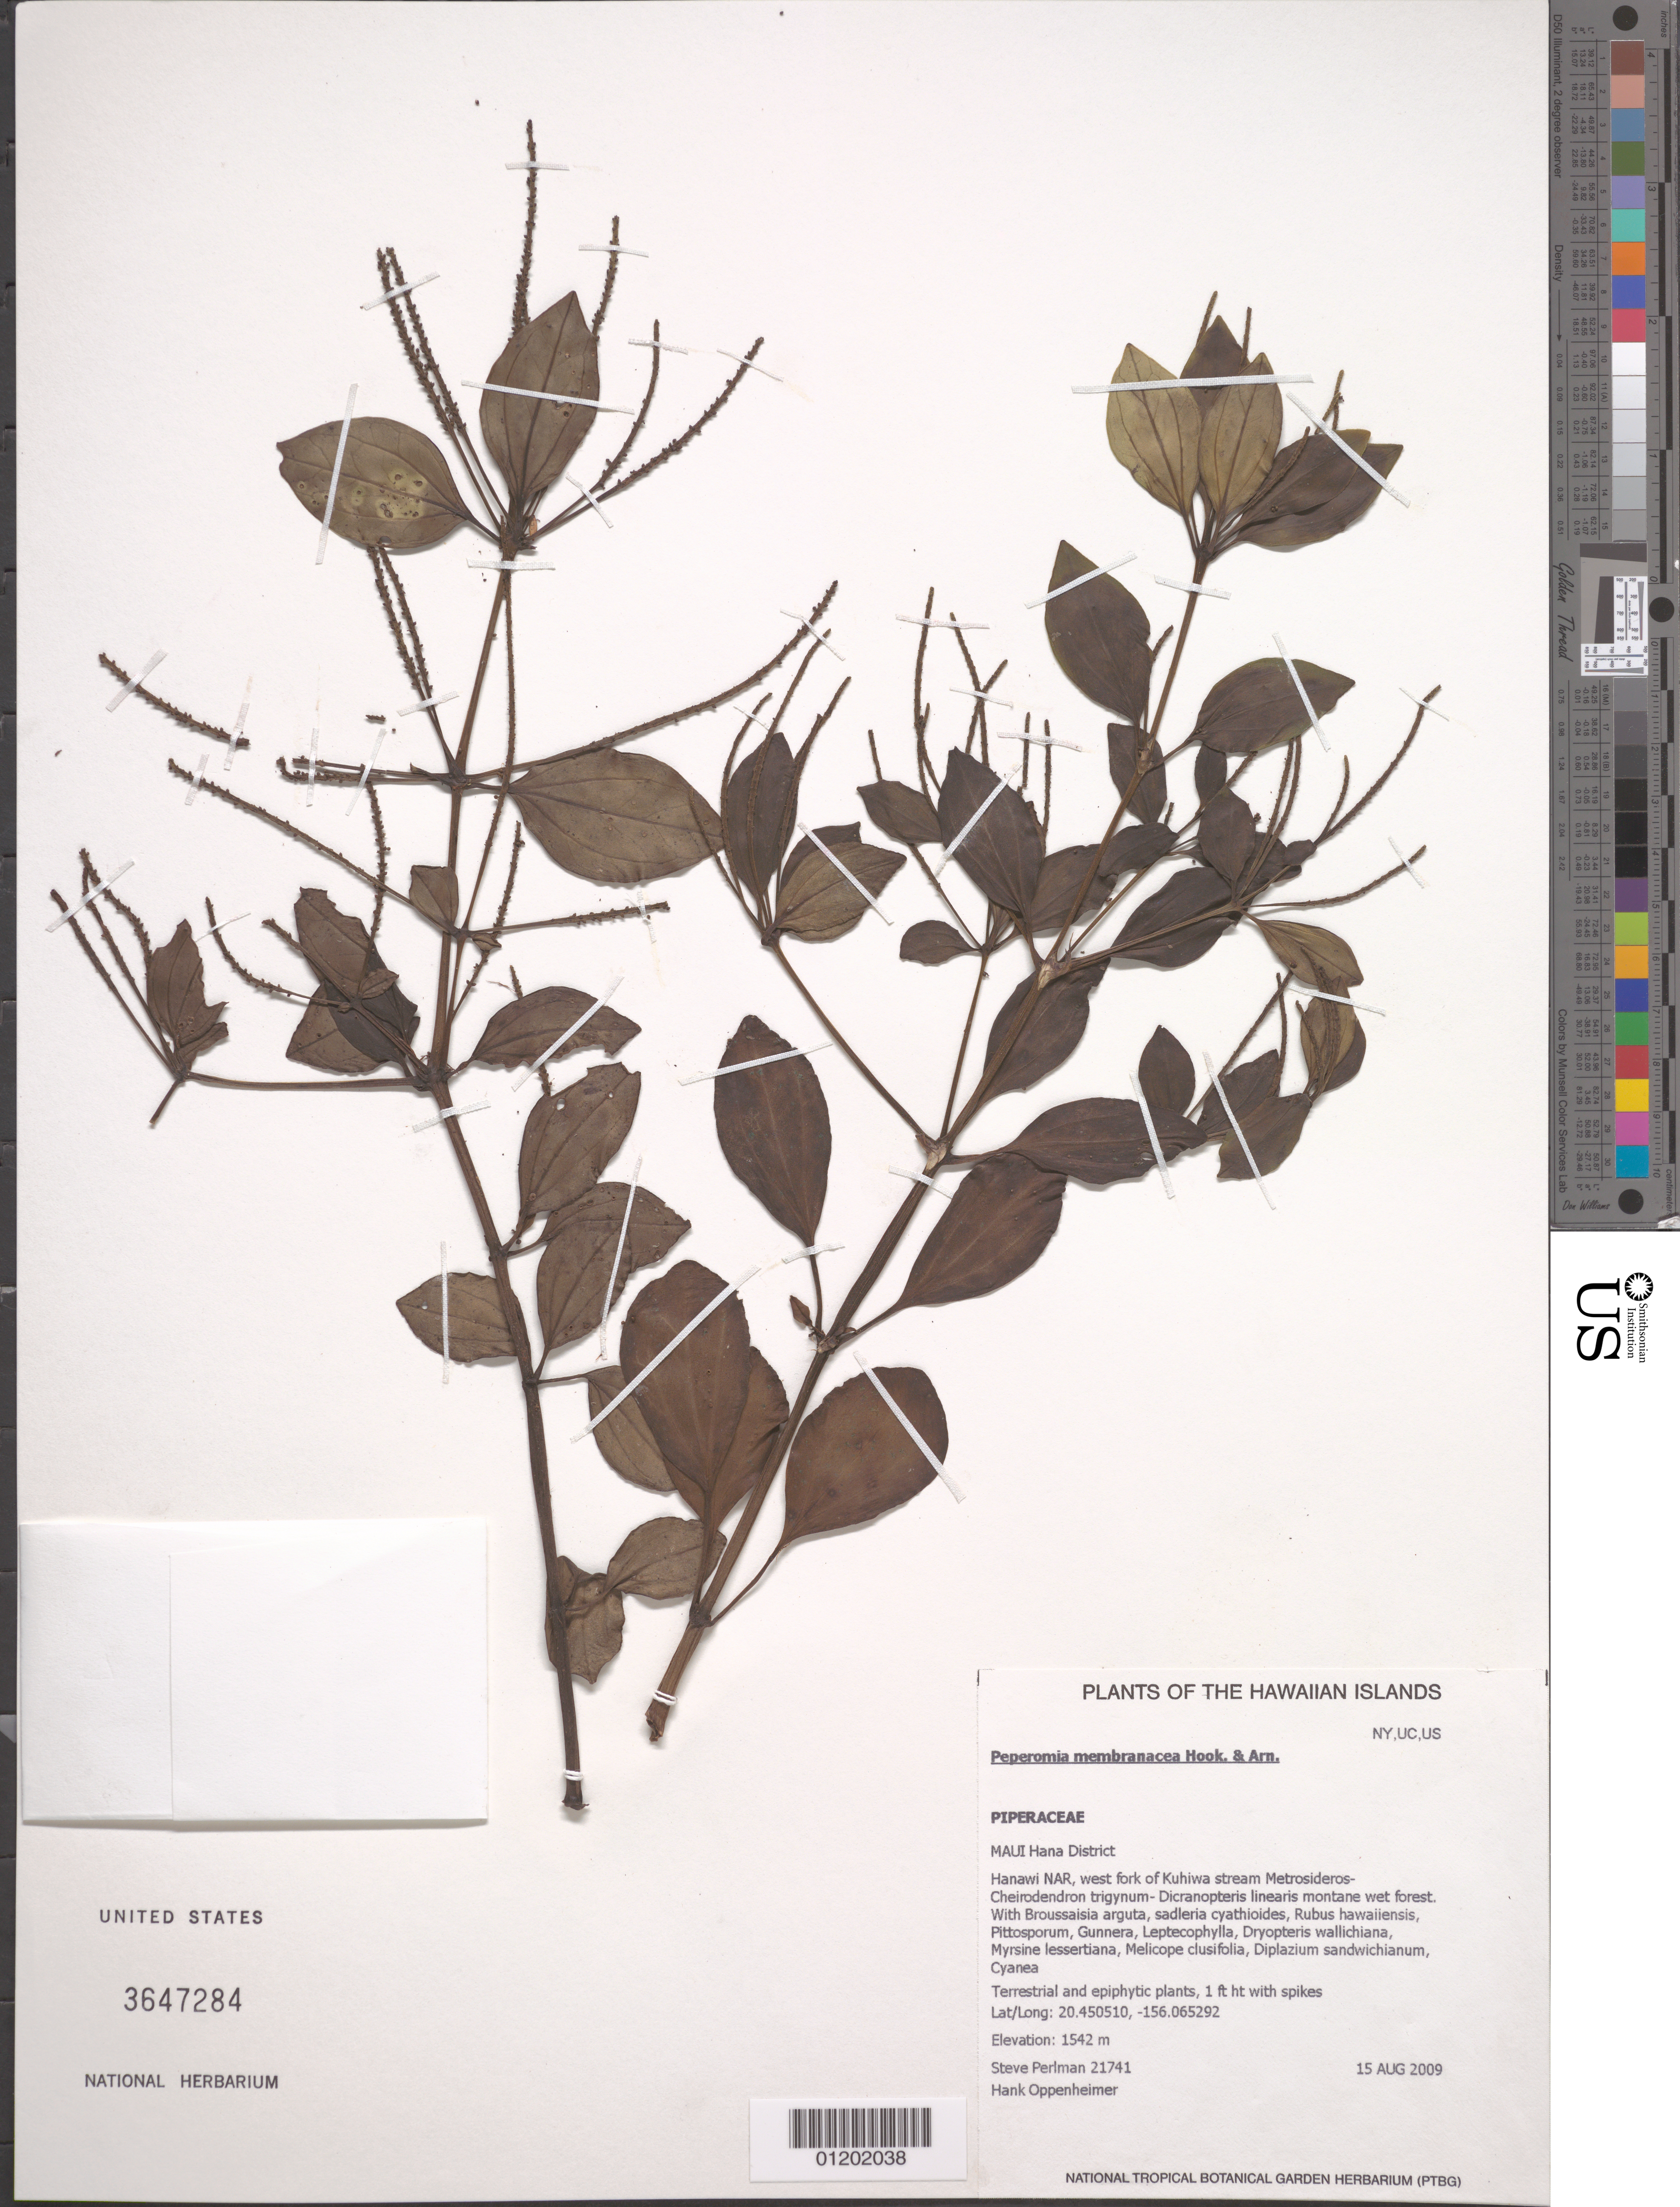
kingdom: Plantae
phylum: Tracheophyta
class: Magnoliopsida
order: Piperales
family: Piperaceae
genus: Peperomia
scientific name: Peperomia membranacea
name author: Hook. & Arn.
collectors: S. P. Perlman & H. L. Oppenheimer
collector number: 21741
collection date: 2009-08-15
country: United States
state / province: Hawaii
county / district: Maui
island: Maui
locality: Hamakua District, Hanawi NAR, west fork of Kuhiwa stream.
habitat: Montane wet forest.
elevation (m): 1542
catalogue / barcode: US 3647284